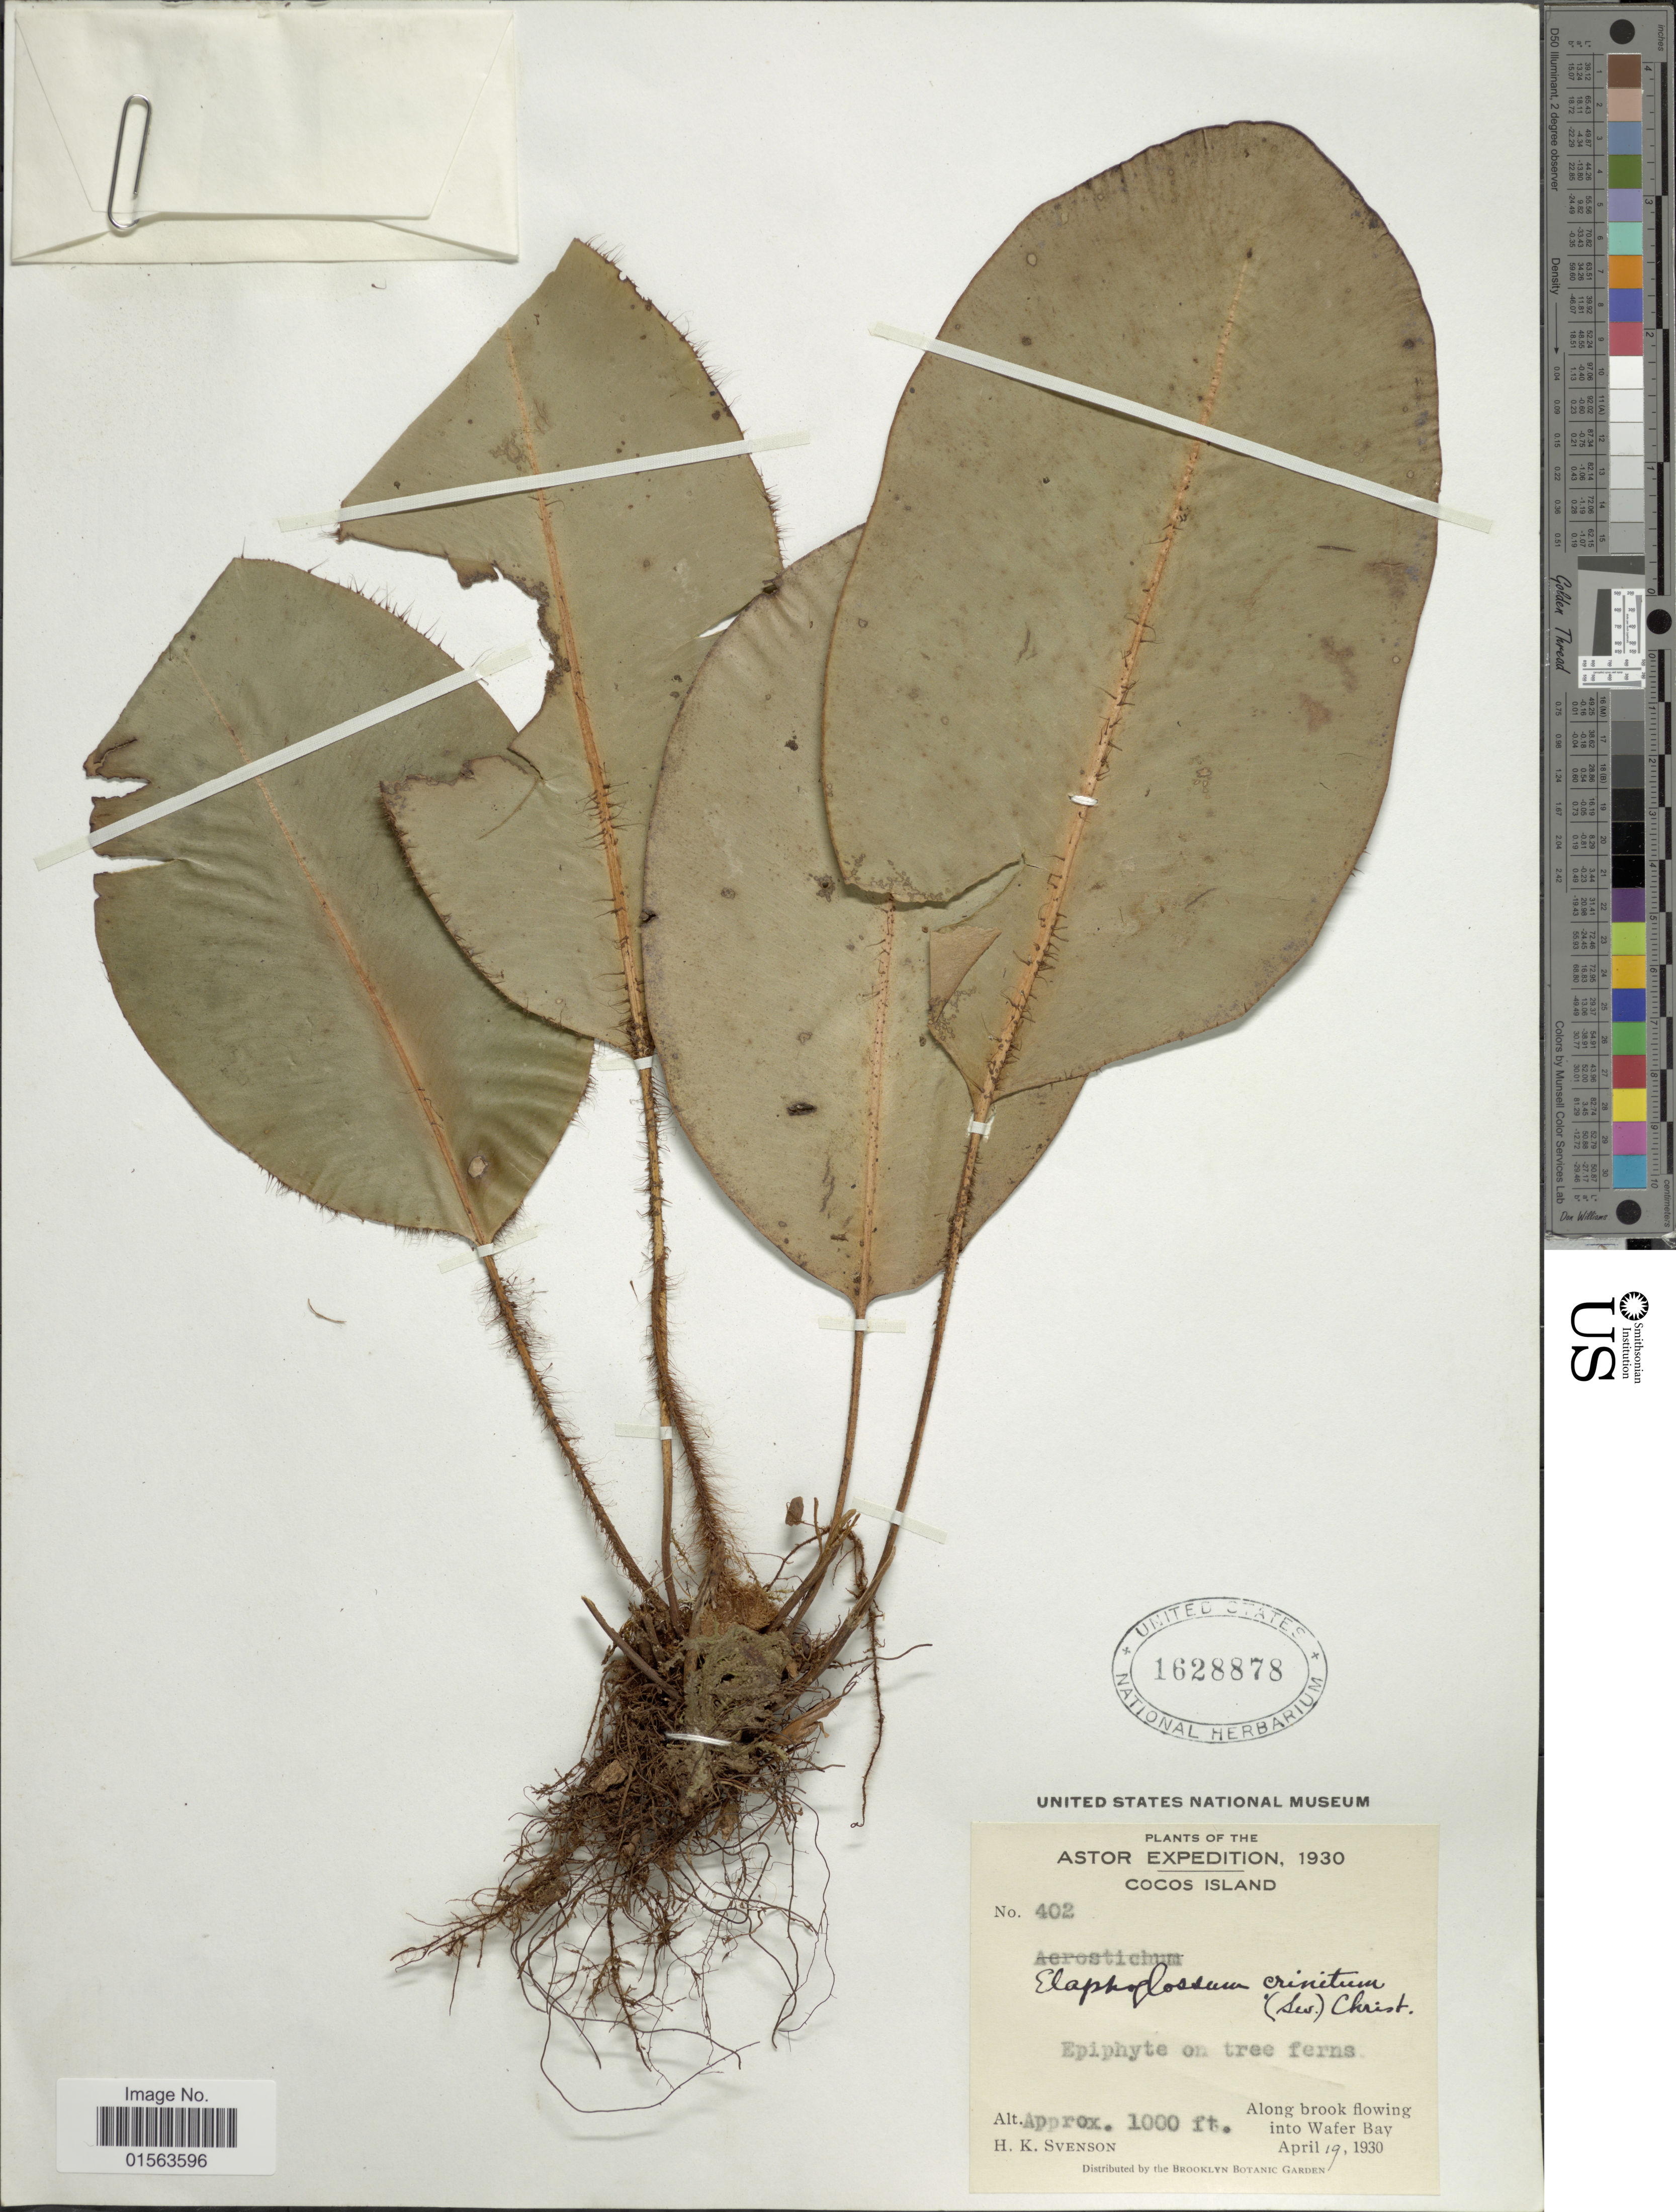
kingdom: Plantae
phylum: Tracheophyta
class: Polypodiopsida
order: Polypodiales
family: Dryopteridaceae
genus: Elaphoglossum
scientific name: Elaphoglossum crinitum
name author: (L.) Christ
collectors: H. K. Svenson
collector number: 402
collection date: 1930-04-19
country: Costa Rica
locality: Cocos Island, along brook flowing into Wafer Bay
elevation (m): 305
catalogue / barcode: US 1628878